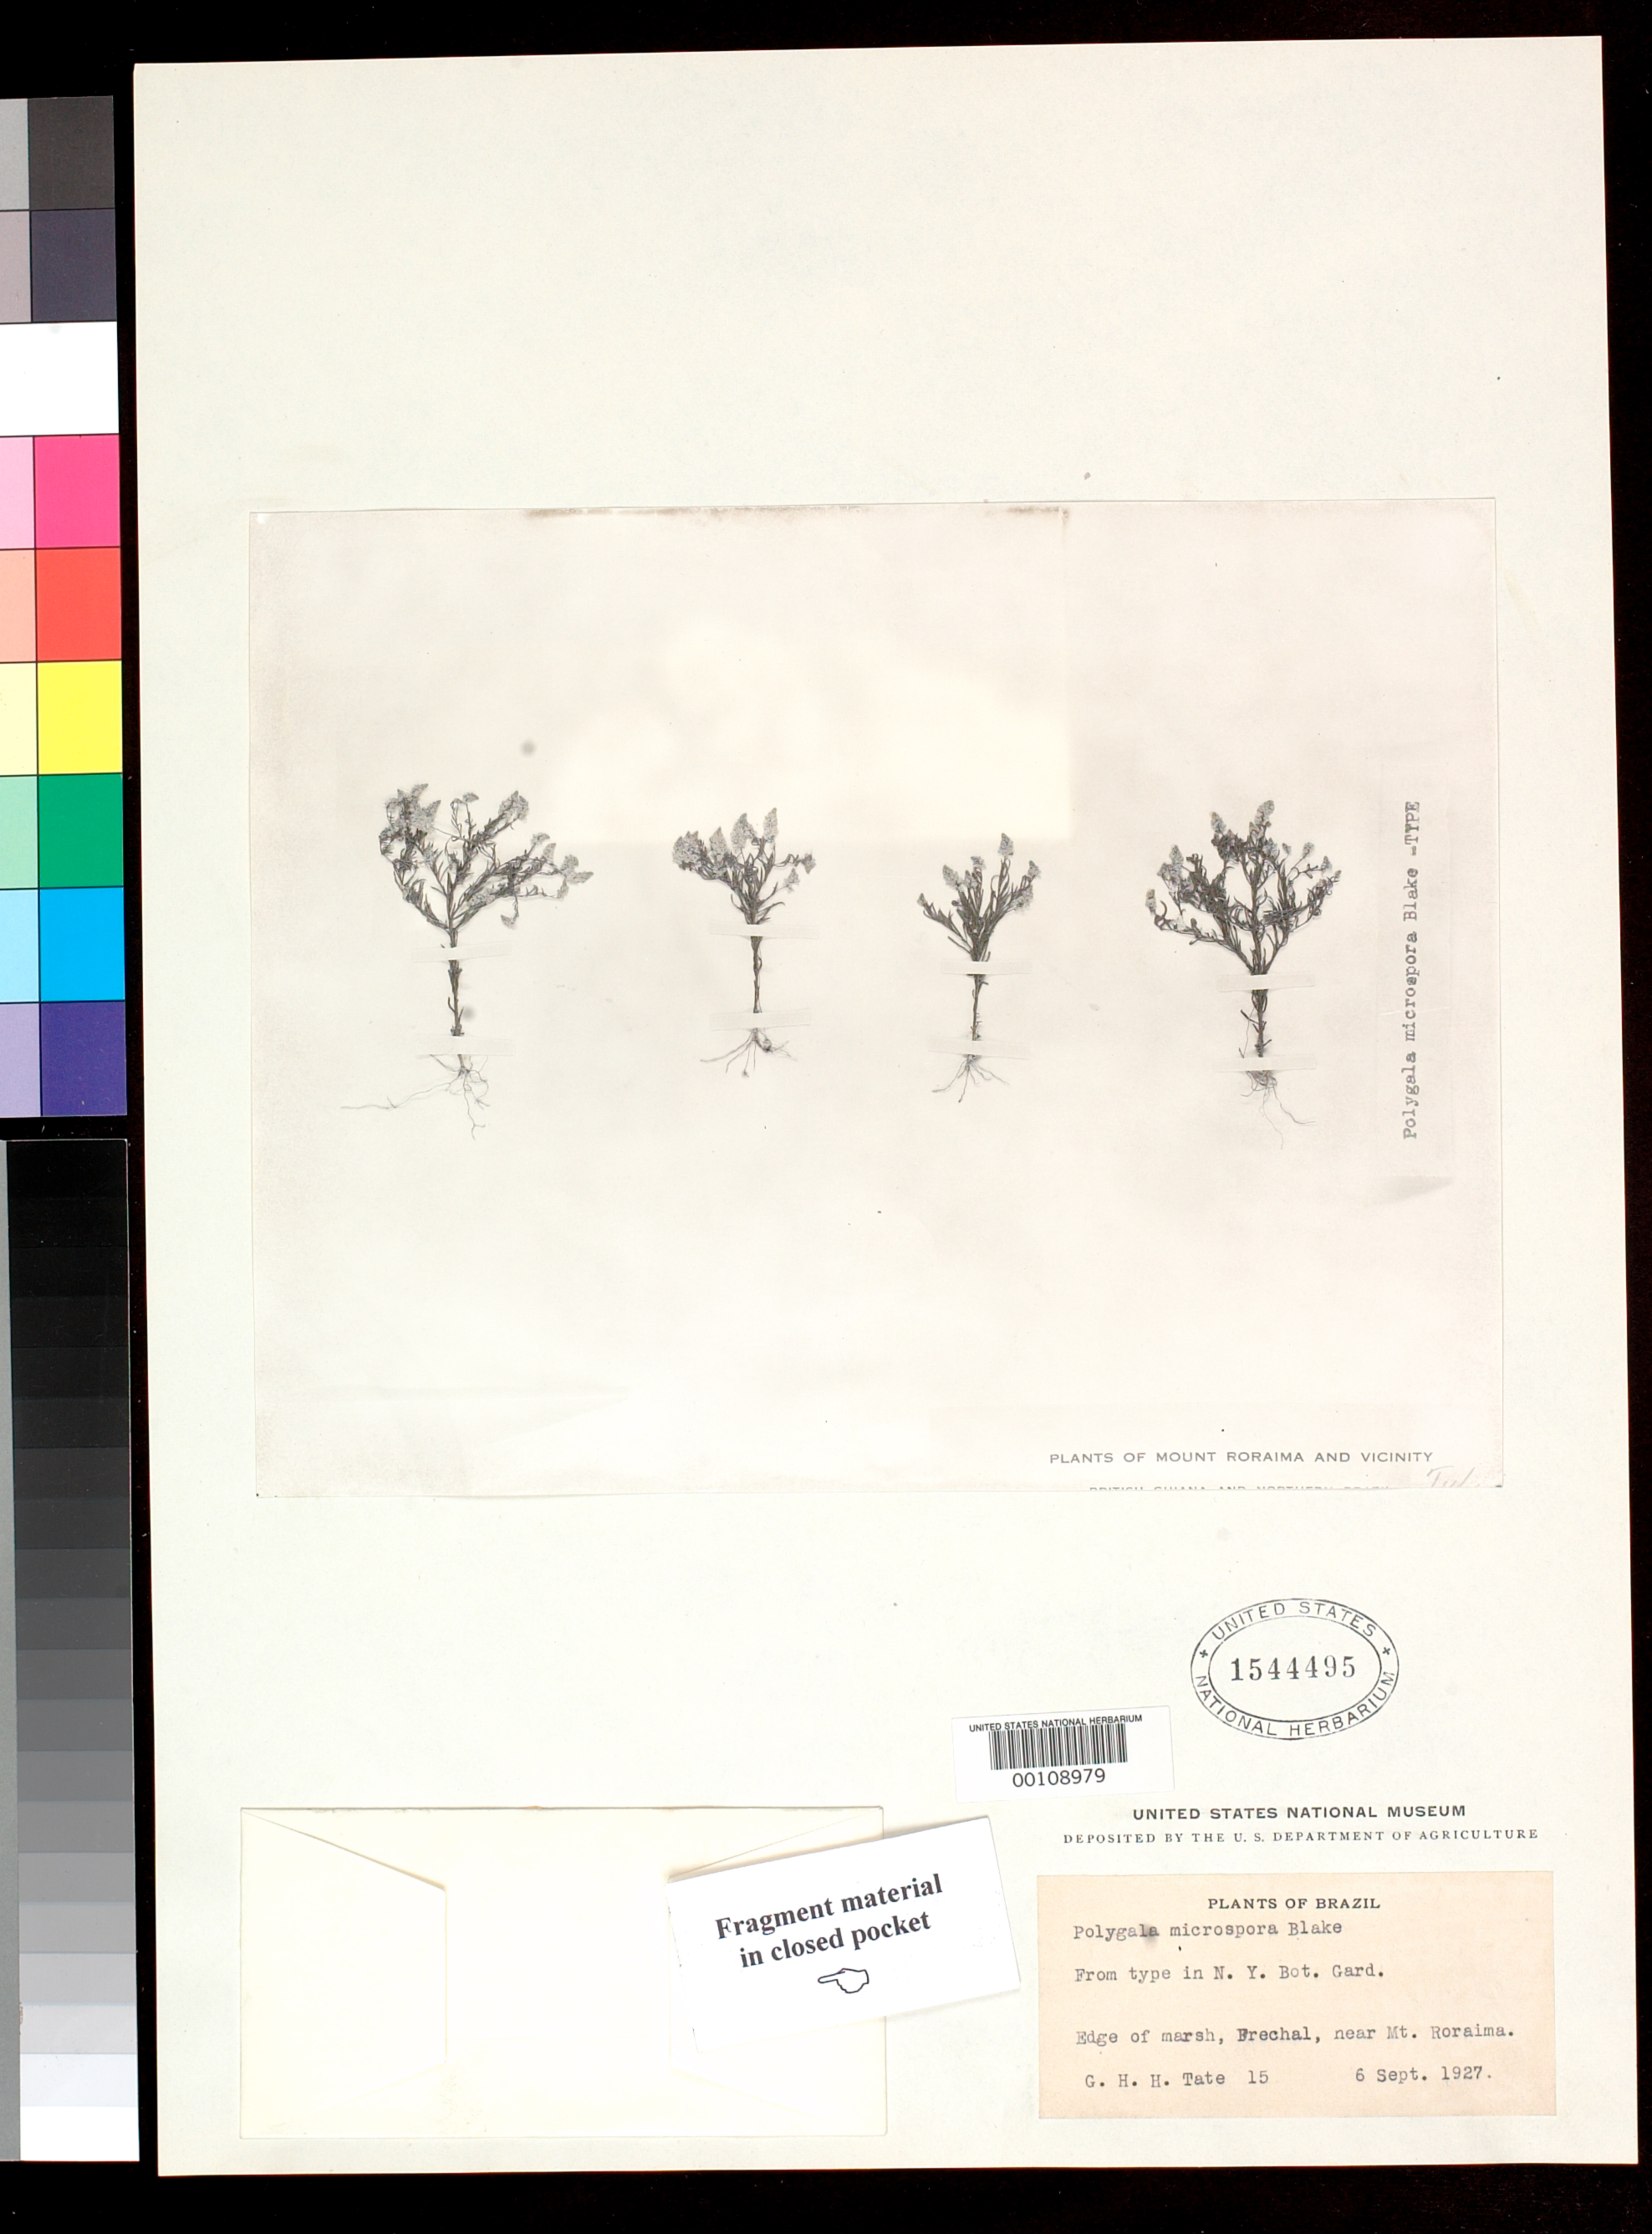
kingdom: Plantae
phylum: Tracheophyta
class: Magnoliopsida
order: Fabales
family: Polygalaceae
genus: Polygala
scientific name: Polygala microspora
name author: S.F. Blake in Gleason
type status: Type Fragment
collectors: G. H. H.Tate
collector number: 15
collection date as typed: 06 Sep 1927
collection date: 1927-09-06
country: Brazil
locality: Frechal, near Mt. Roraima.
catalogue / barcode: US 1544495